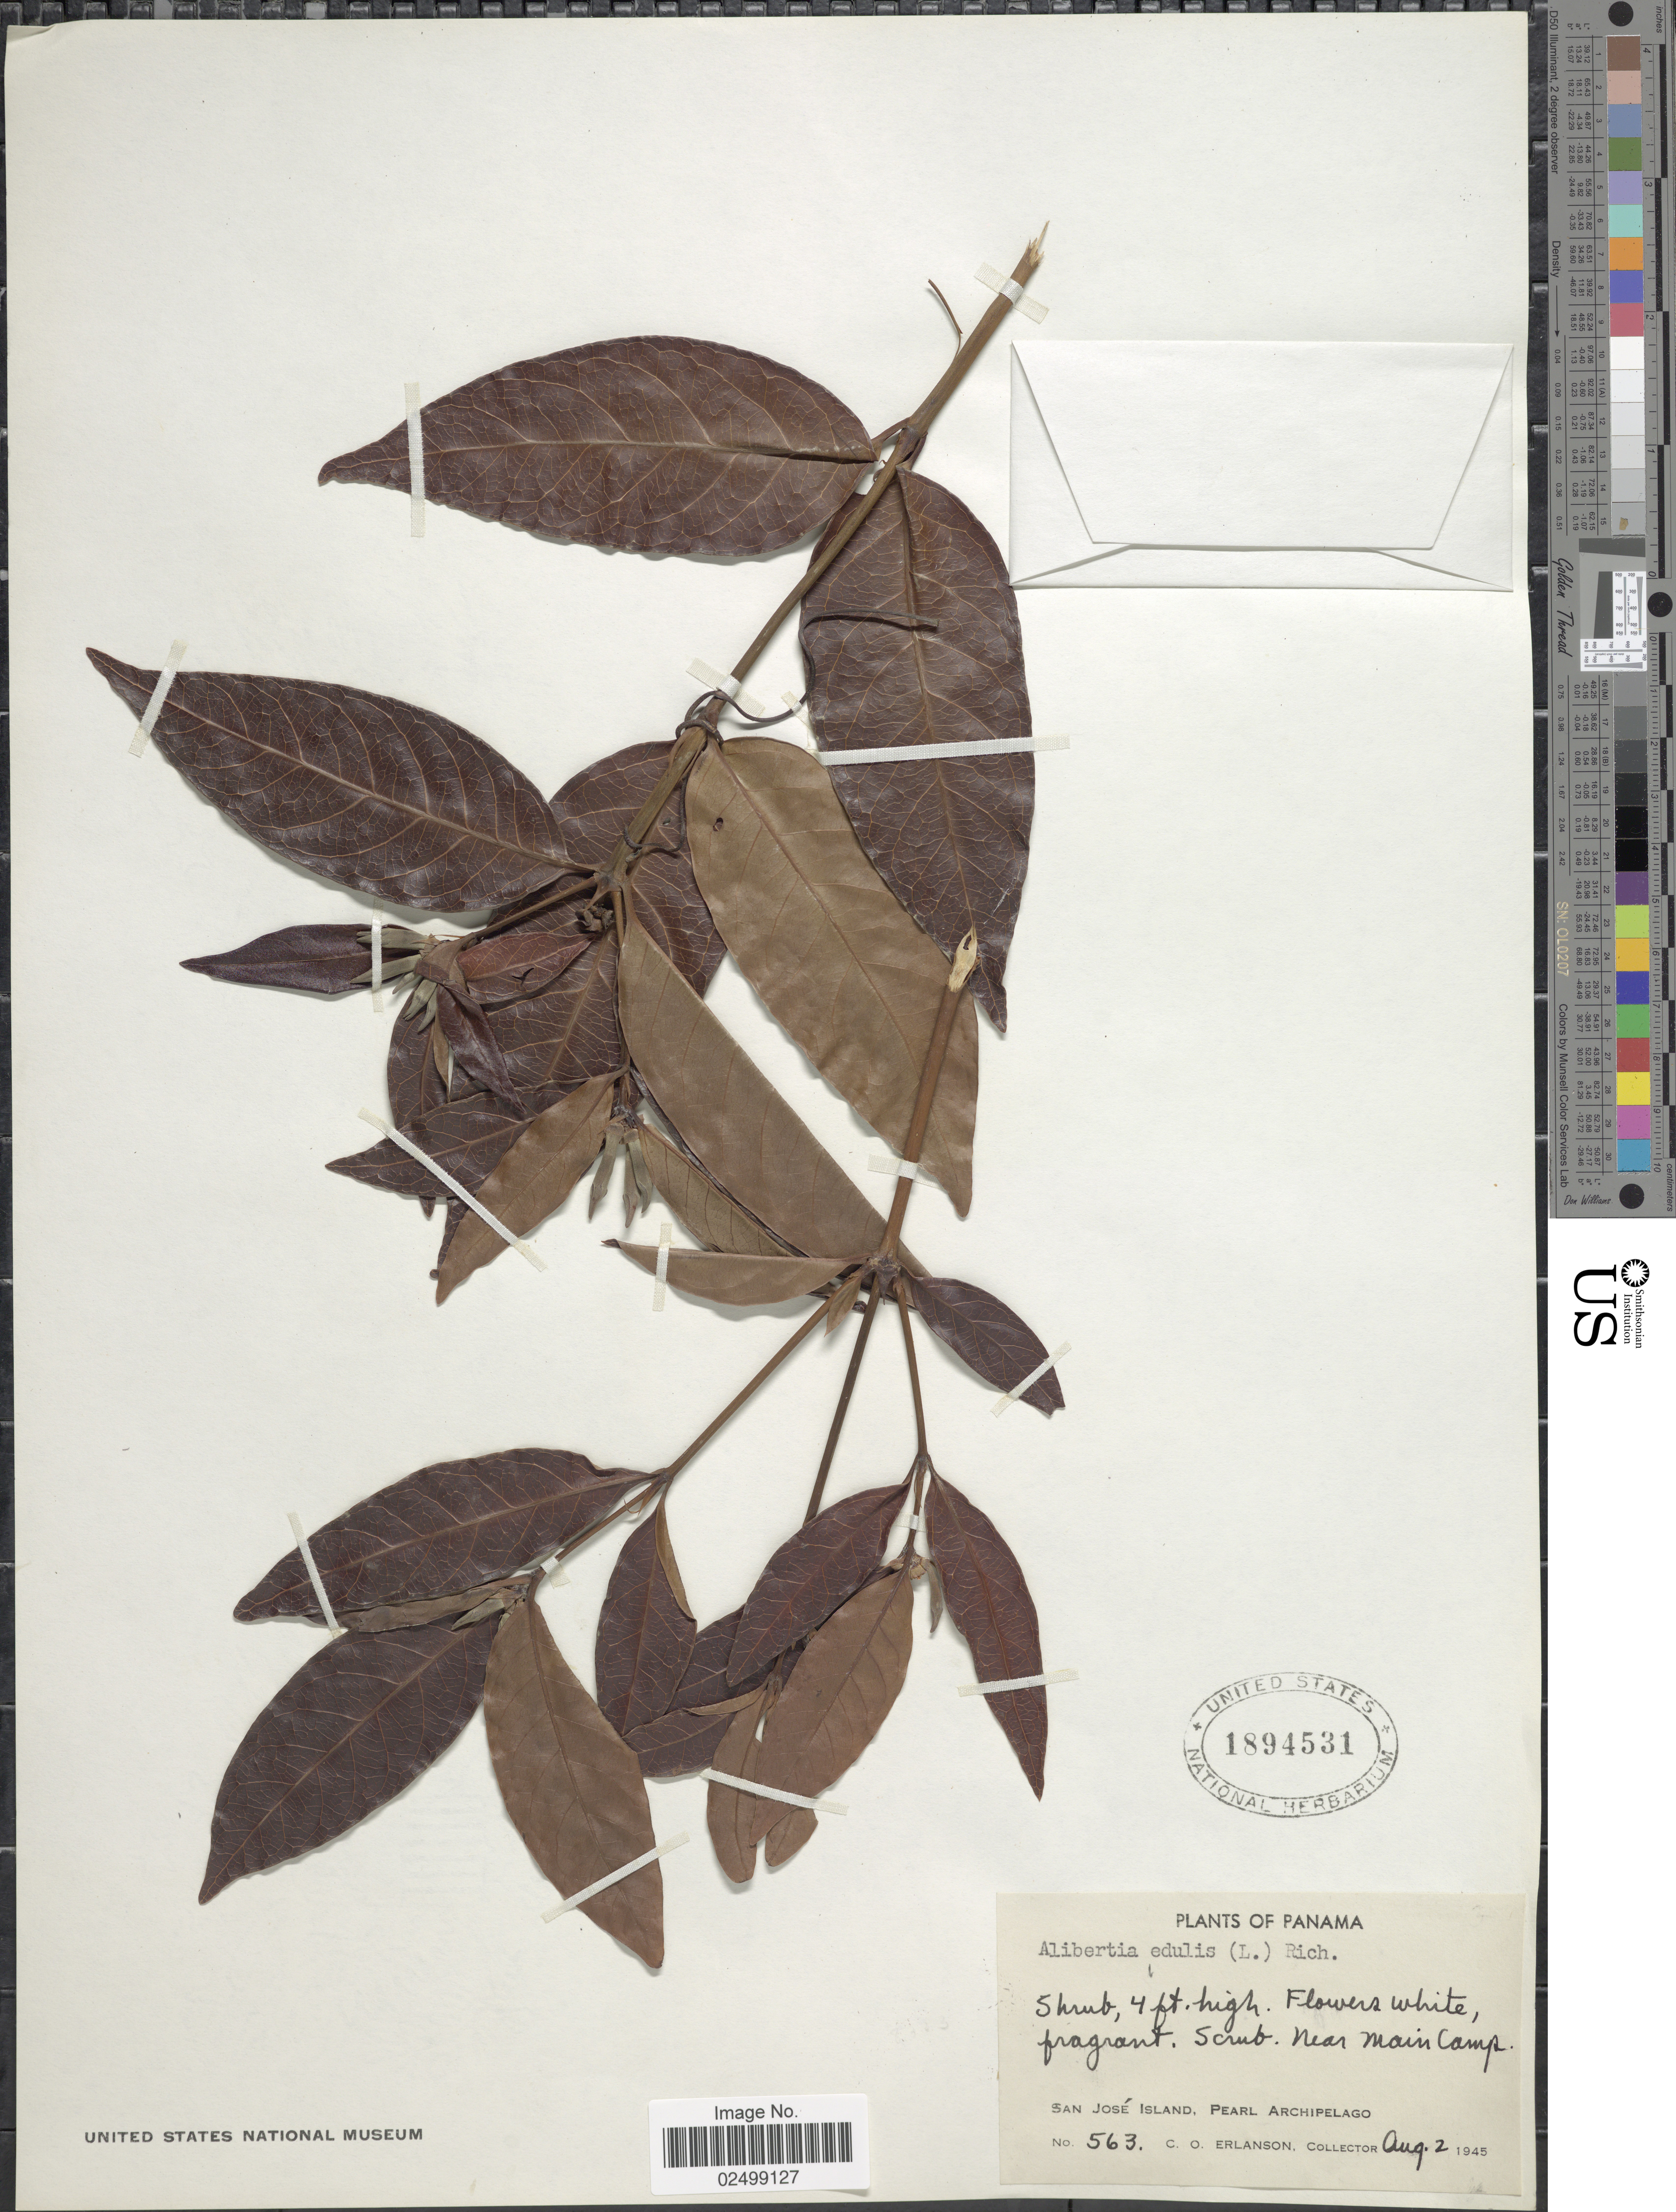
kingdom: Plantae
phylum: Tracheophyta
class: Magnoliopsida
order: Gentianales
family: Rubiaceae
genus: Alibertia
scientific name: Alibertia edulis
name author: (Rich.) A. Rich. ex DC.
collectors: C. O. Erlanson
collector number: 563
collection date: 1945-08-02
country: Panama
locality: San Jose Island, Pearl Archipelago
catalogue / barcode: US 1894531